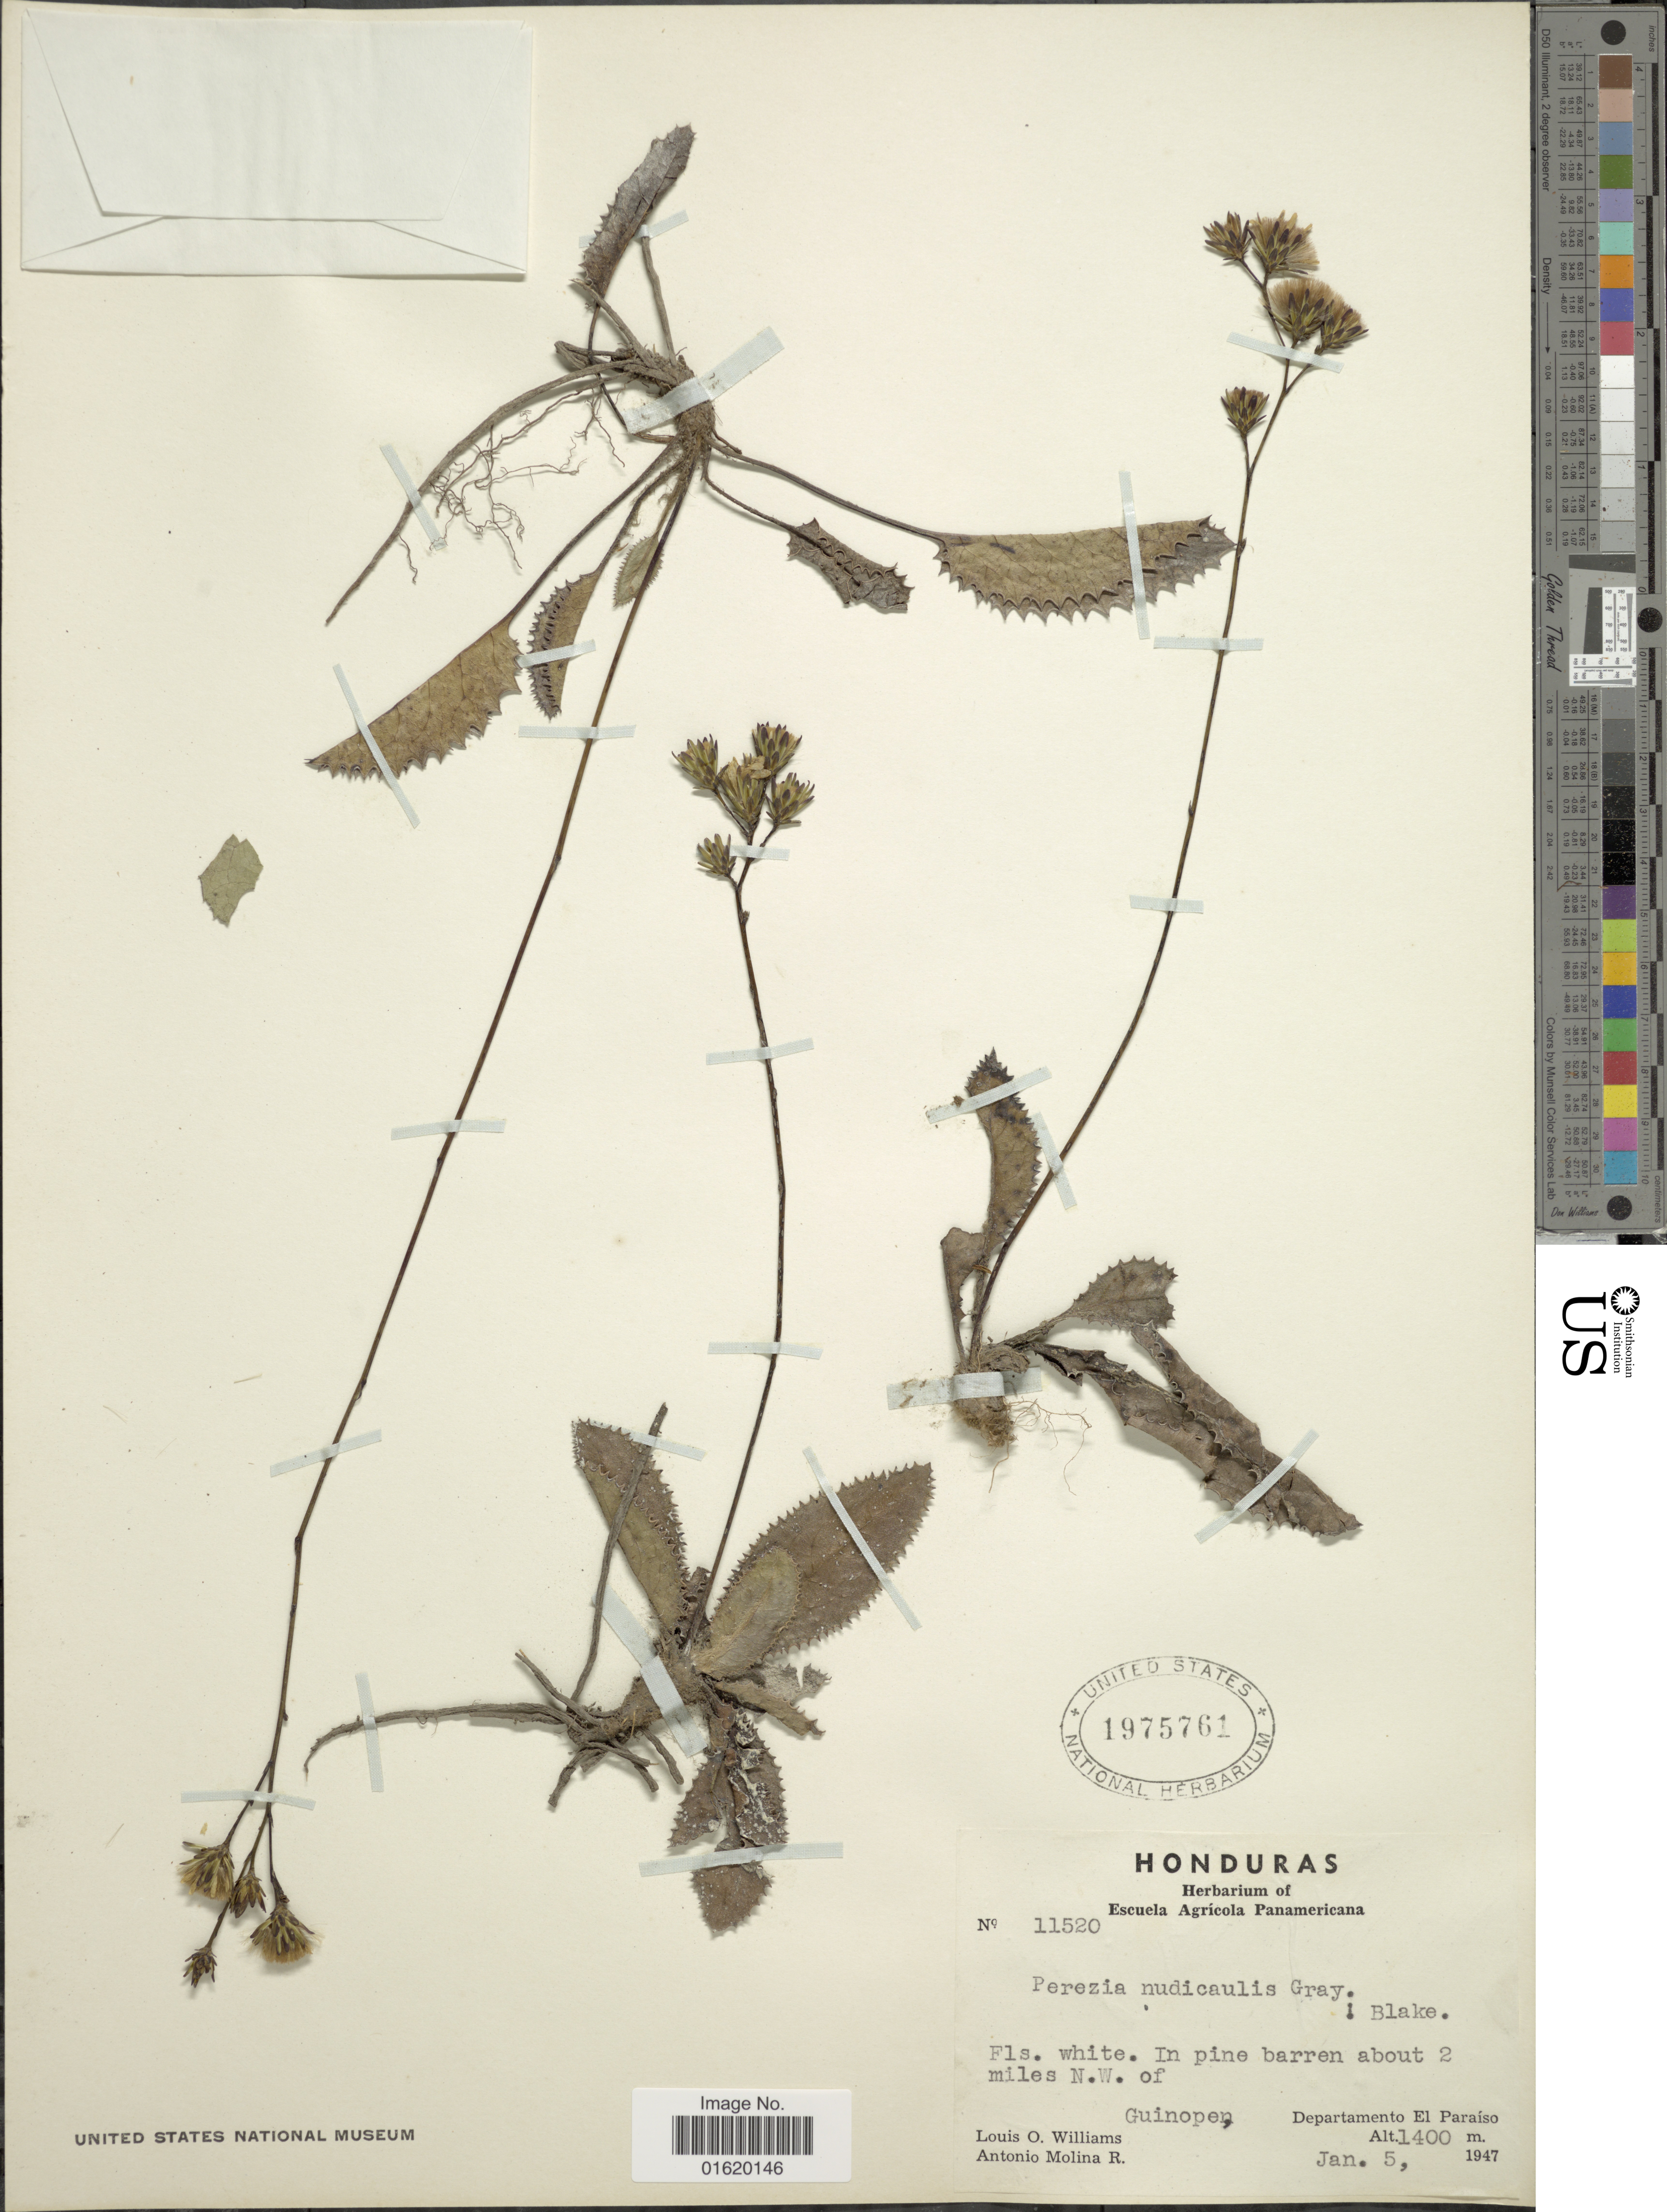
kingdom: Plantae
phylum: Tracheophyta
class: Magnoliopsida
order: Asterales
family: Asteraceae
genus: Acourtia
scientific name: Acourtia nudicaulis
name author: (A. Gray) B.L. Turner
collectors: L. O. Williams & A. Molina R.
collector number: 11520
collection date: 1947-01-05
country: Honduras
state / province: El Paraíso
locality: In pine barren about 2 miles N. W. of Guinopen, Departamento El Paraíso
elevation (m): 1400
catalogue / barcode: US 1975761